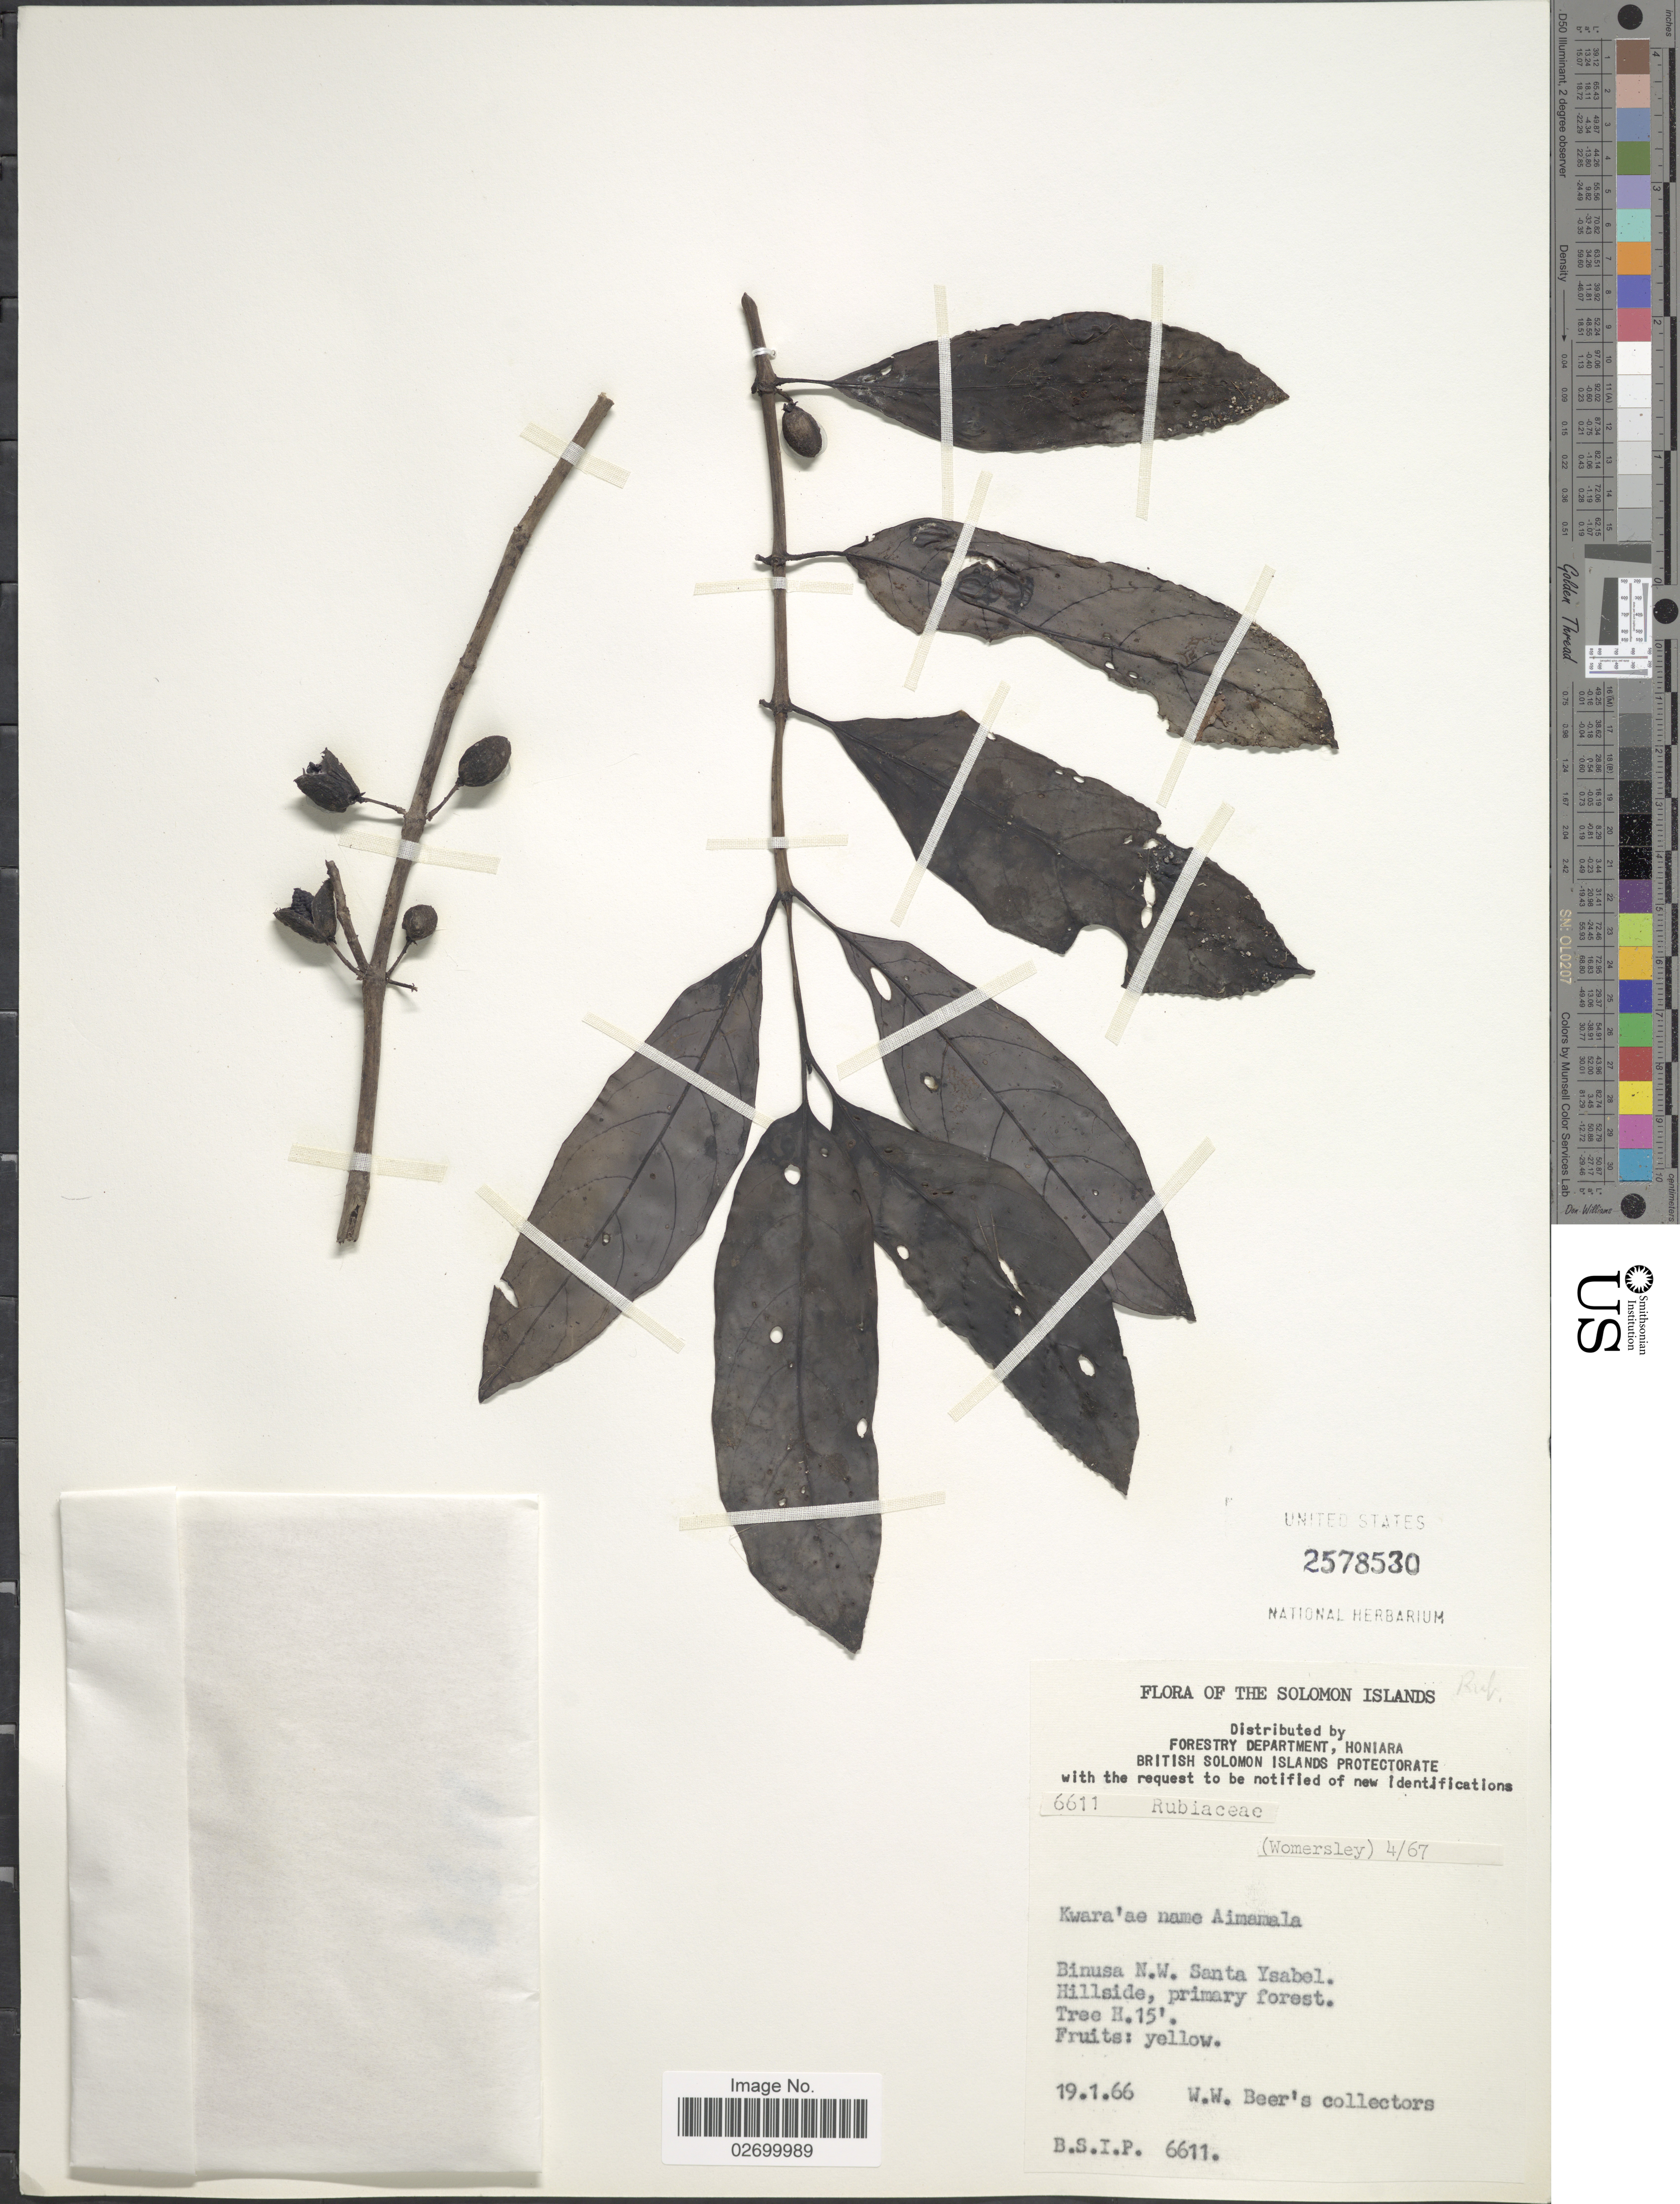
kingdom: Plantae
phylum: Tracheophyta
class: Magnoliopsida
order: Gentianales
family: Rubiaceae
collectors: W. Beer's Collectors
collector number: B.S.I.P. 6611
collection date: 1966-01-19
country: Solomon Islands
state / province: Solomon Islands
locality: Binusa N.W. Santa Ysabel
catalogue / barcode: US 2578530